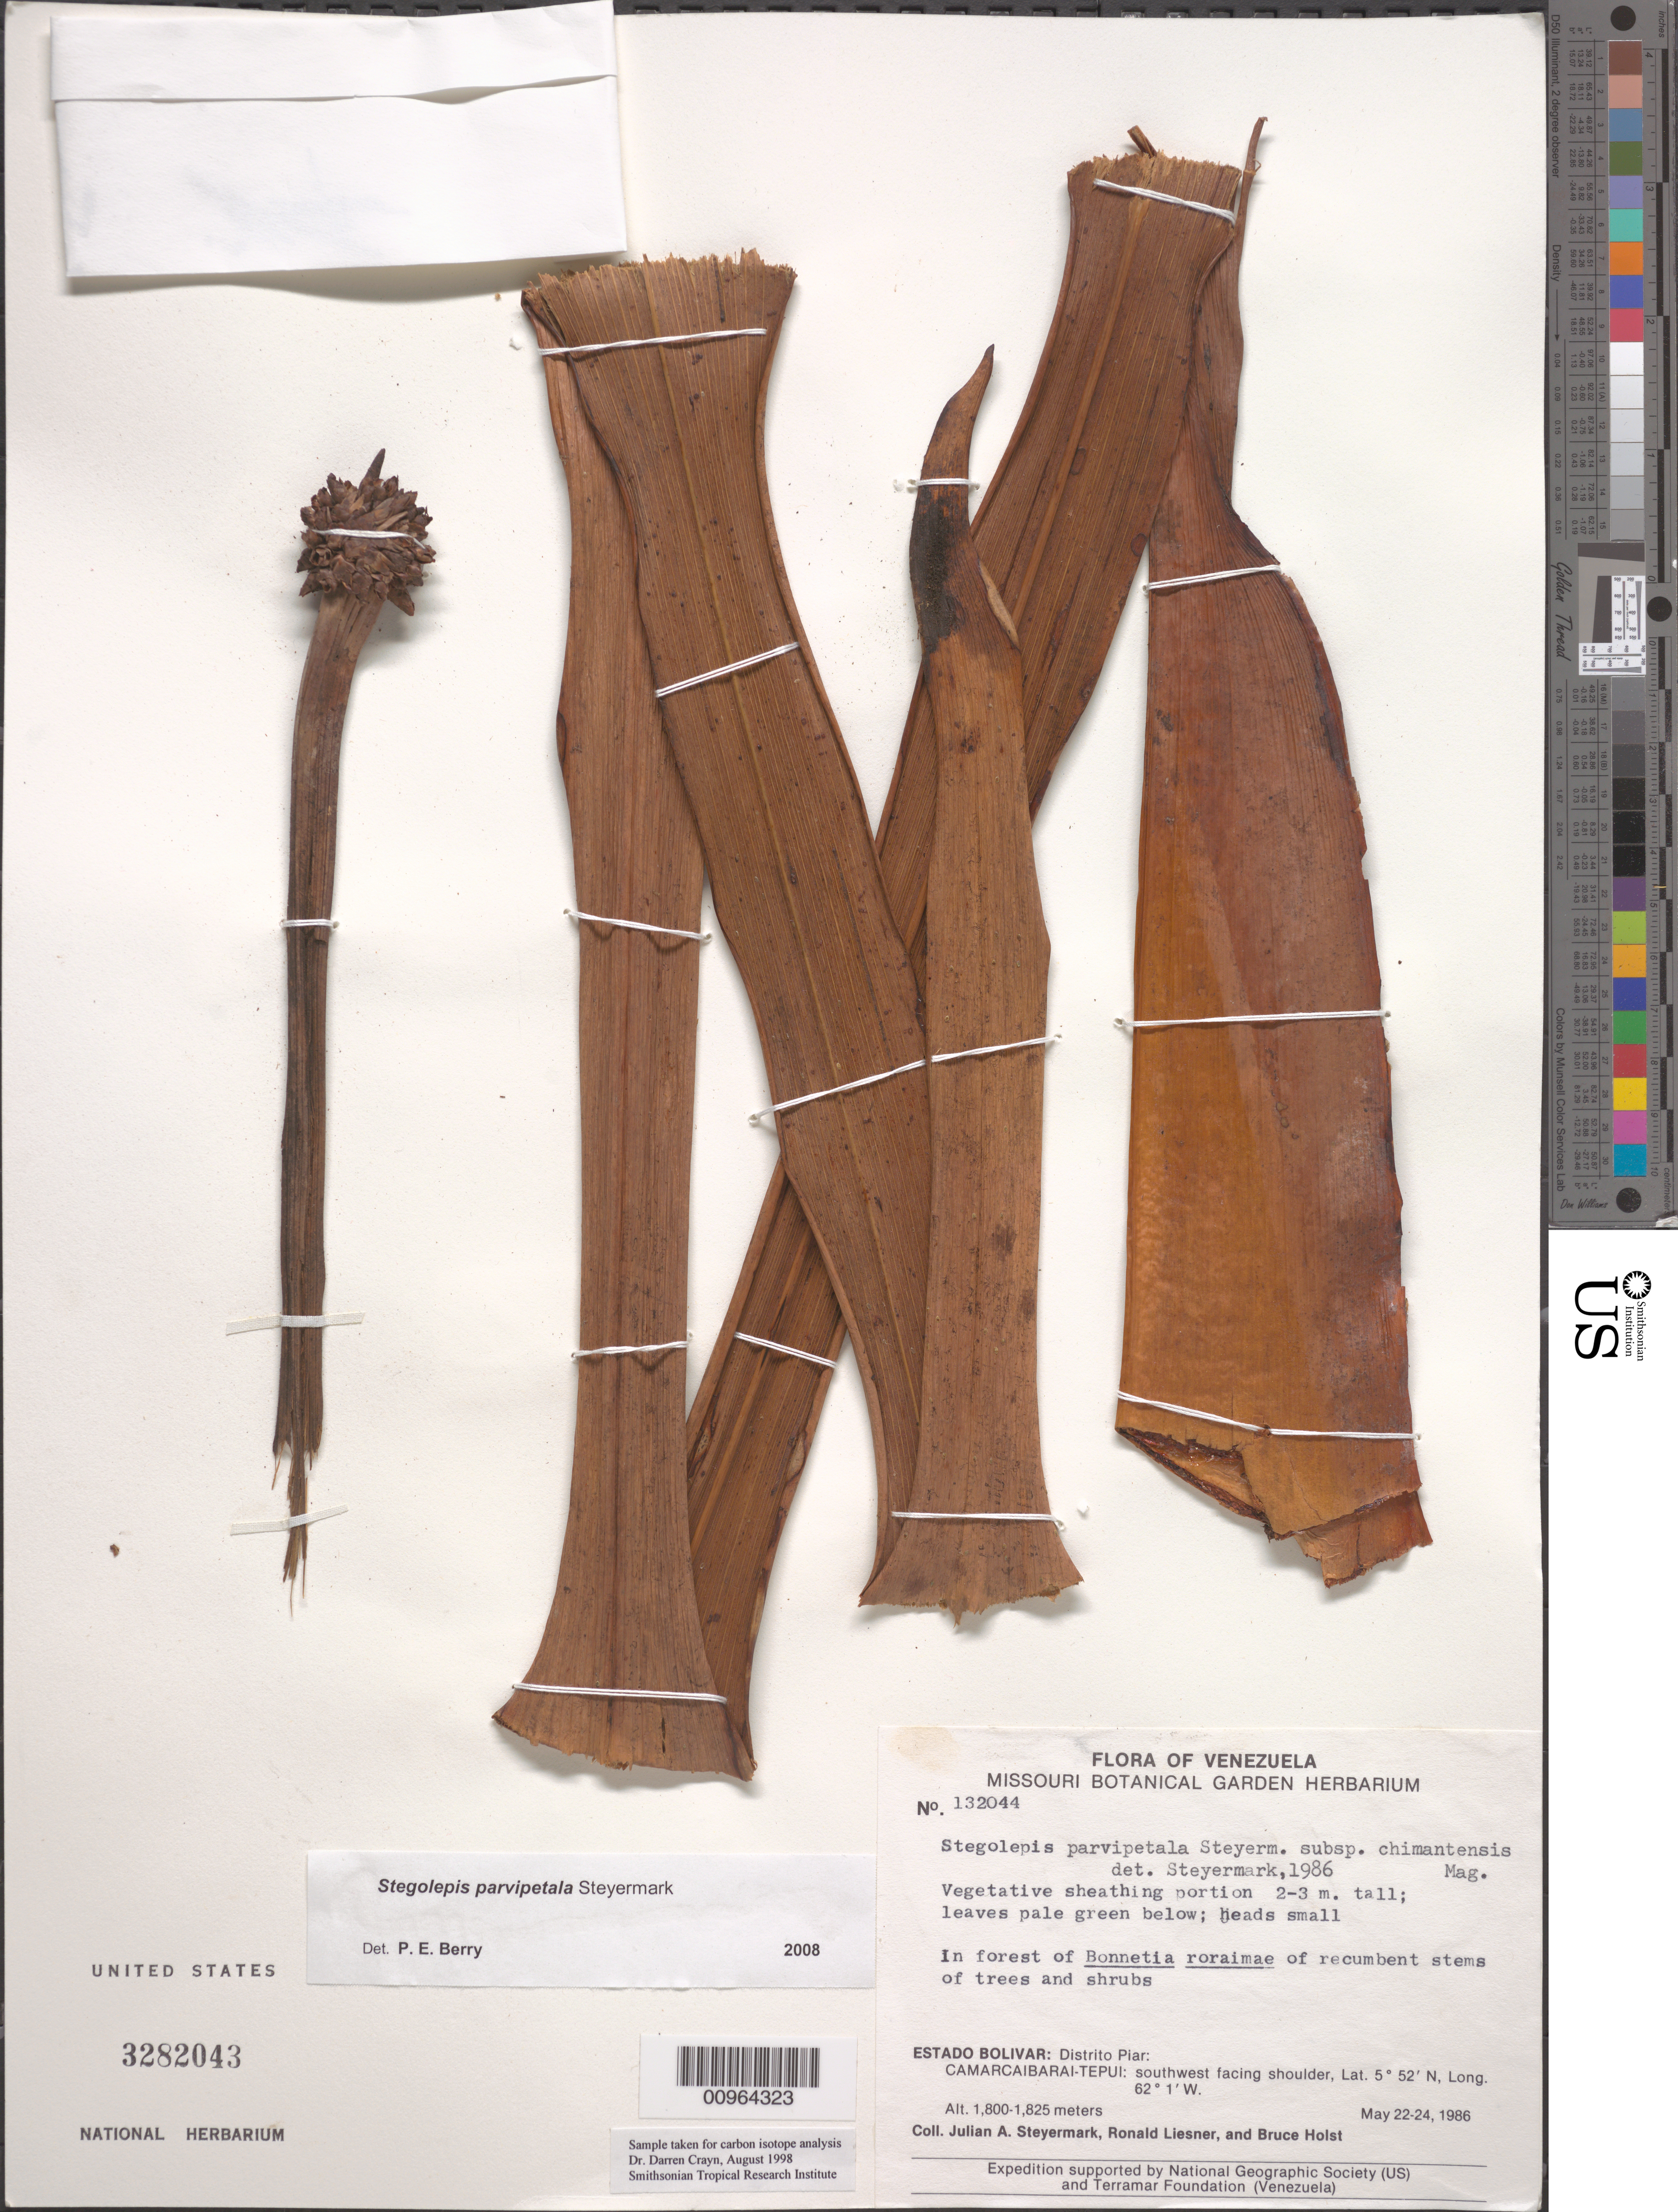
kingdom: Plantae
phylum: Tracheophyta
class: Liliopsida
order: Poales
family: Rapateaceae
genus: Stegolepis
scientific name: Stegolepis parvipetala subsp. chimantensis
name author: Maguire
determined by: Steyermark, Julian A., (VEN)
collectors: J. Steyermark, R. L. Liesner & B. Holst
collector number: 132044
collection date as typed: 22-May-86 to 24-May-86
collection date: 1986-05-22/1986-05-24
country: Venezuela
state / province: Bolívar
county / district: Piar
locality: Camarcaibarai-tepuí; SW facing shoulder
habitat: Foret of Bonnetia roraimae of recumbent stems of trees and shrubs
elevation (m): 1800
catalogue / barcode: US 3282043